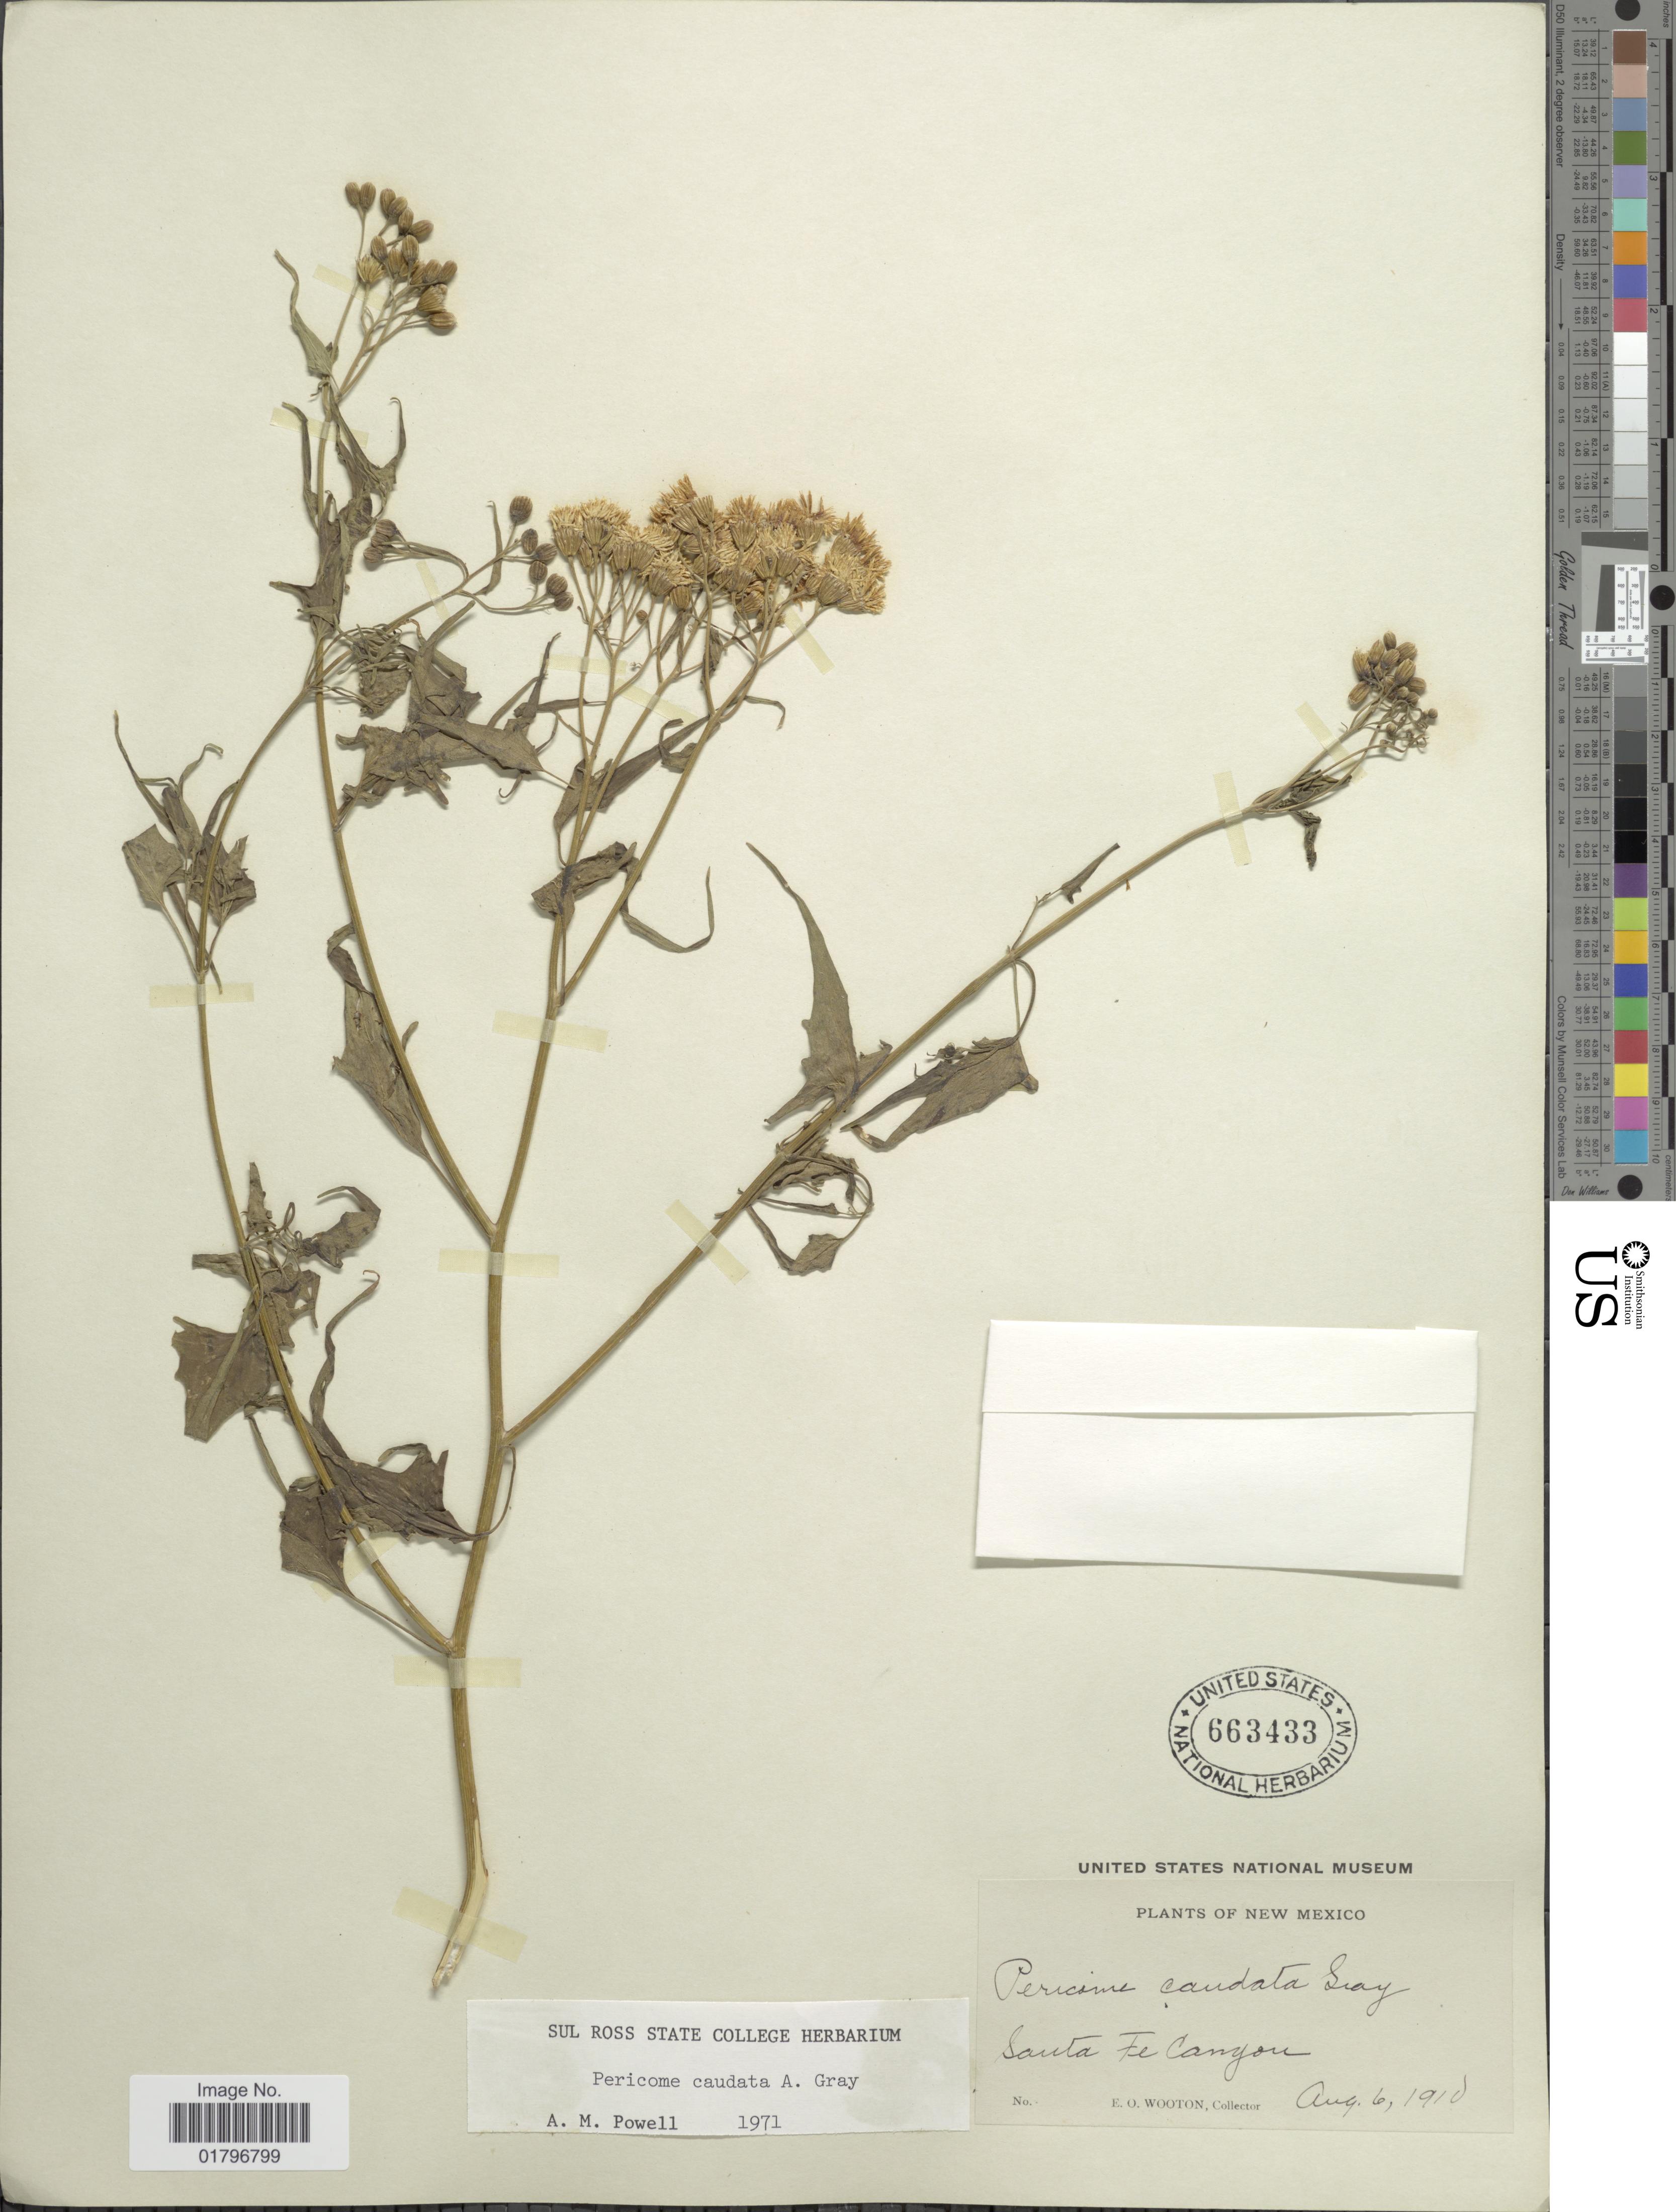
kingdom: Plantae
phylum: Tracheophyta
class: Magnoliopsida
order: Asterales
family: Asteraceae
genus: Pericome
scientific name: Pericome caudata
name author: A. Gray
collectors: E. O. Wooton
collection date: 1910-08-06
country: United States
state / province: New Mexico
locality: Santa Fe Canyon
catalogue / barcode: US 663433